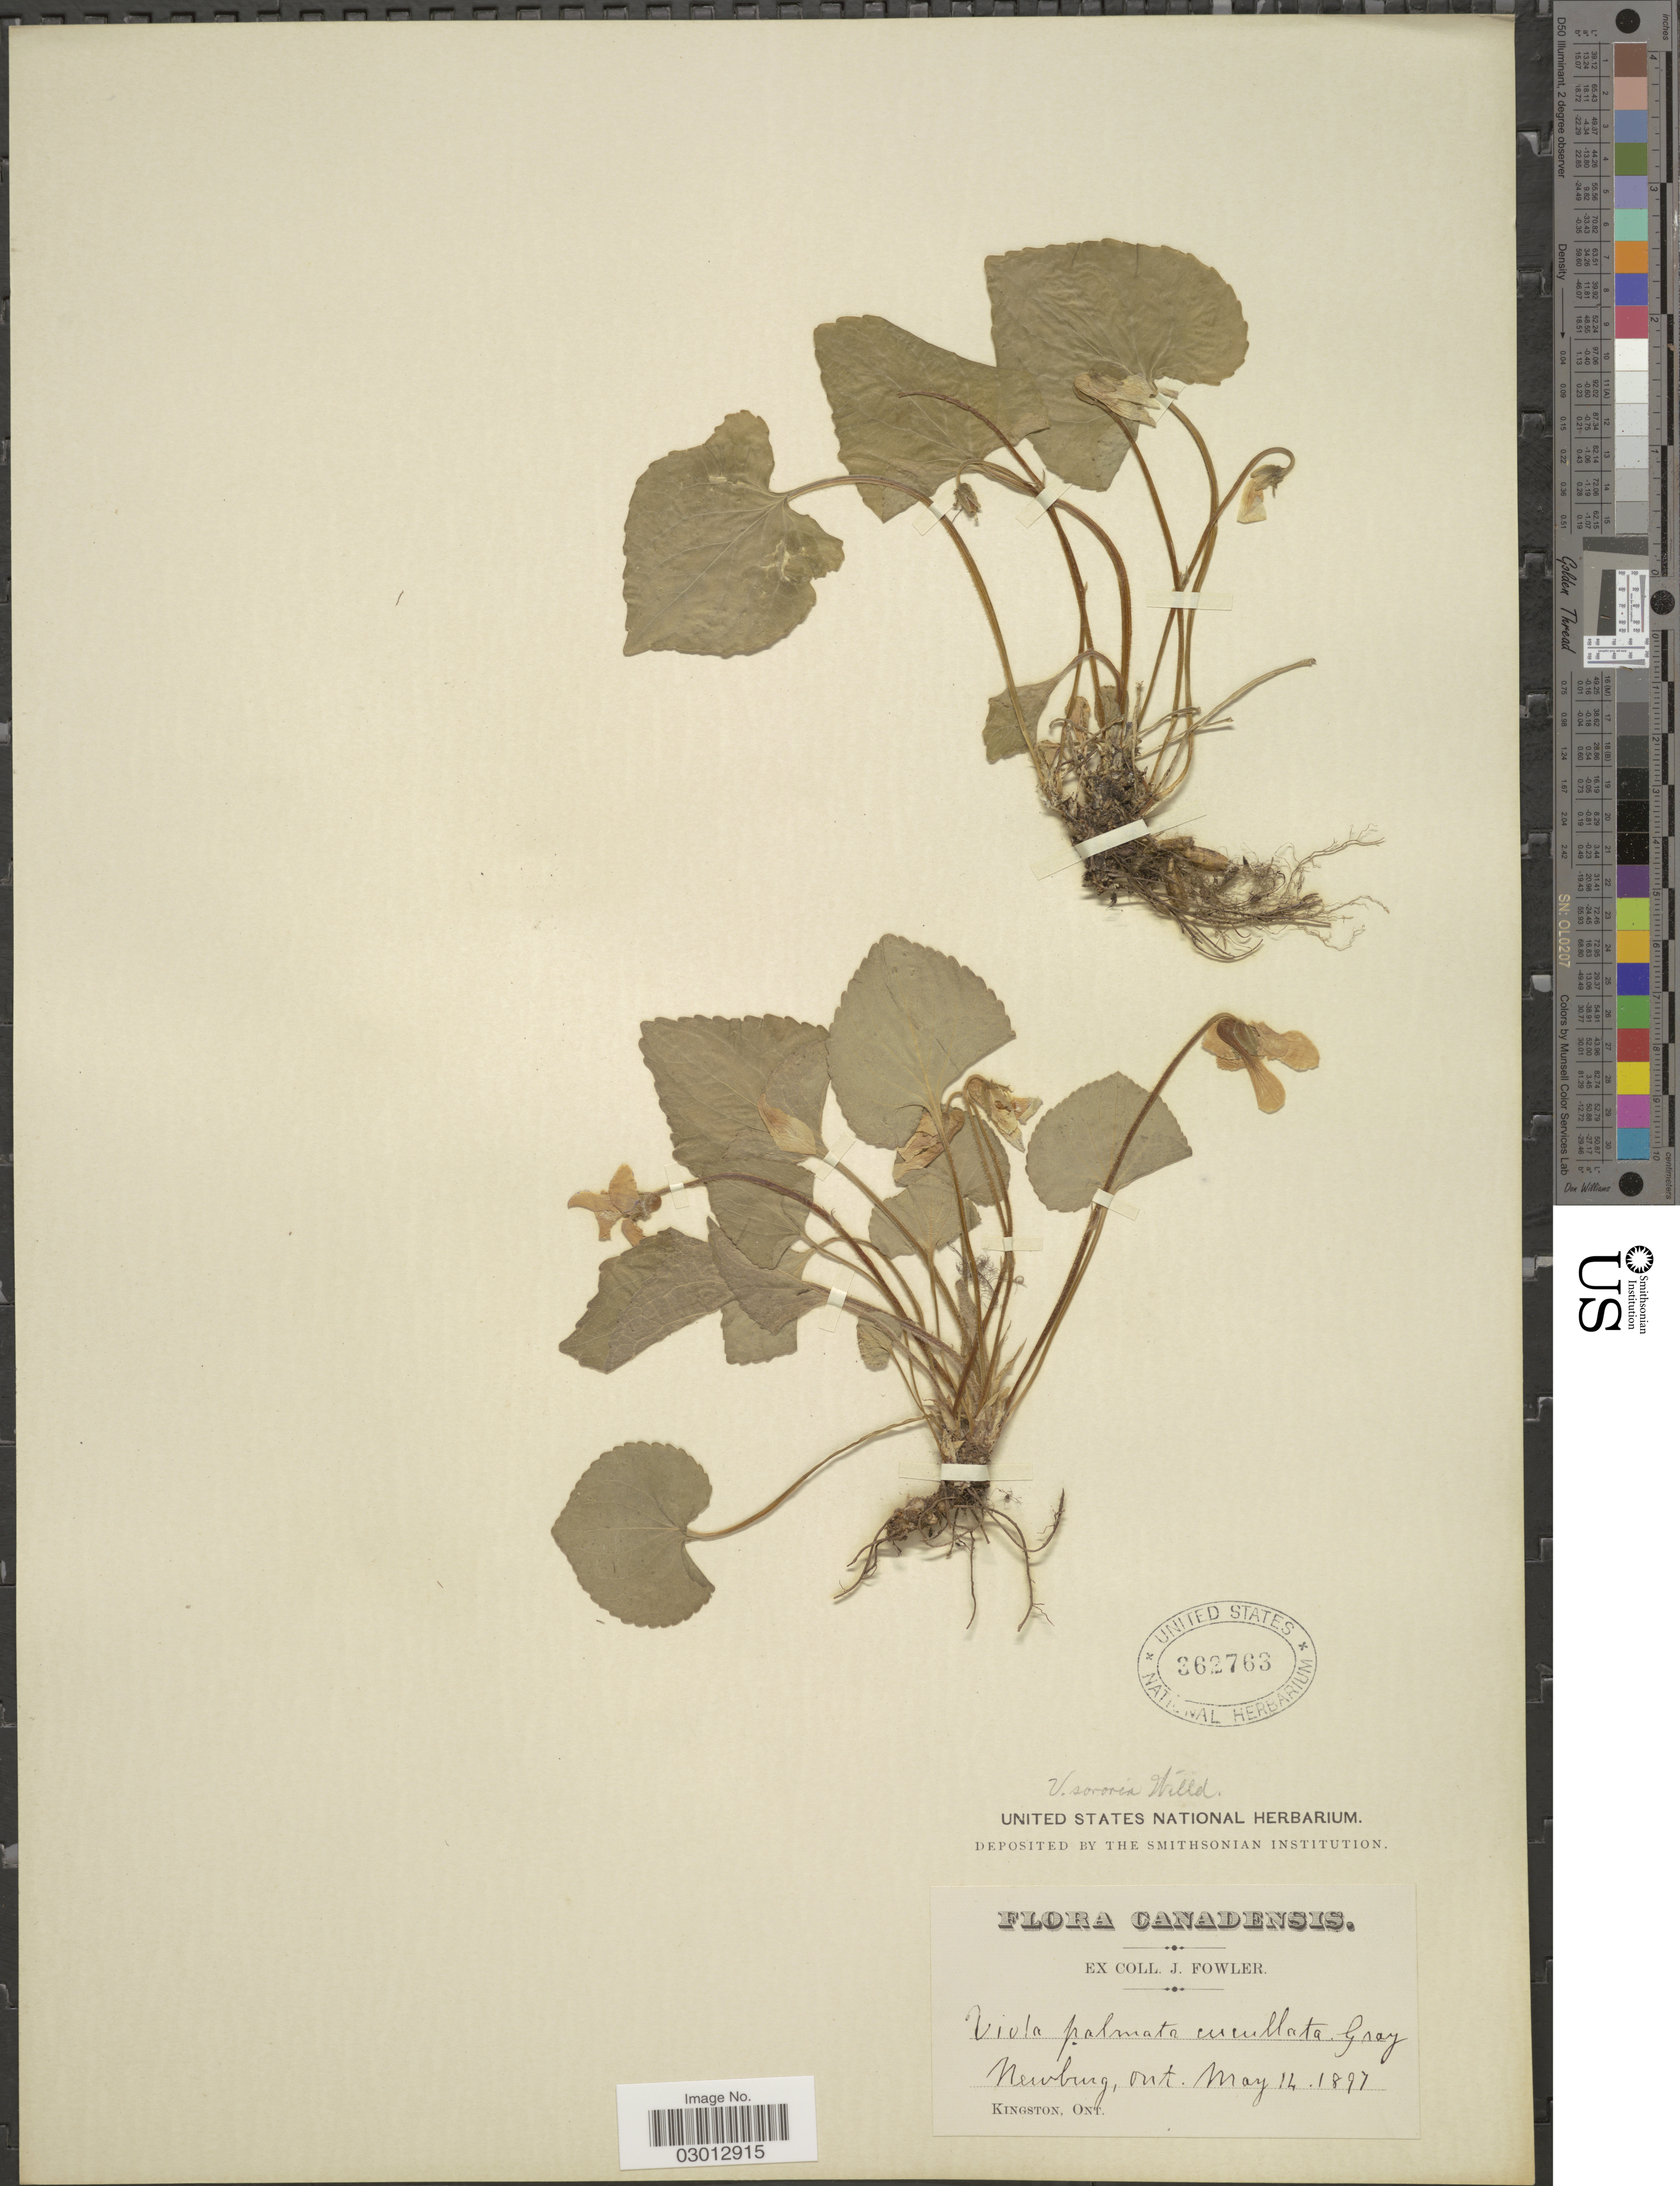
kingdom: Plantae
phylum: Tracheophyta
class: Magnoliopsida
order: Malpighiales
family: Violaceae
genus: Viola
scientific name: Viola papilionacea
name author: Pursh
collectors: J. Fowler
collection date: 1897-05-14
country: Canada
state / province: Ontario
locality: Newburg, Ont.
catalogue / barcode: US 362763